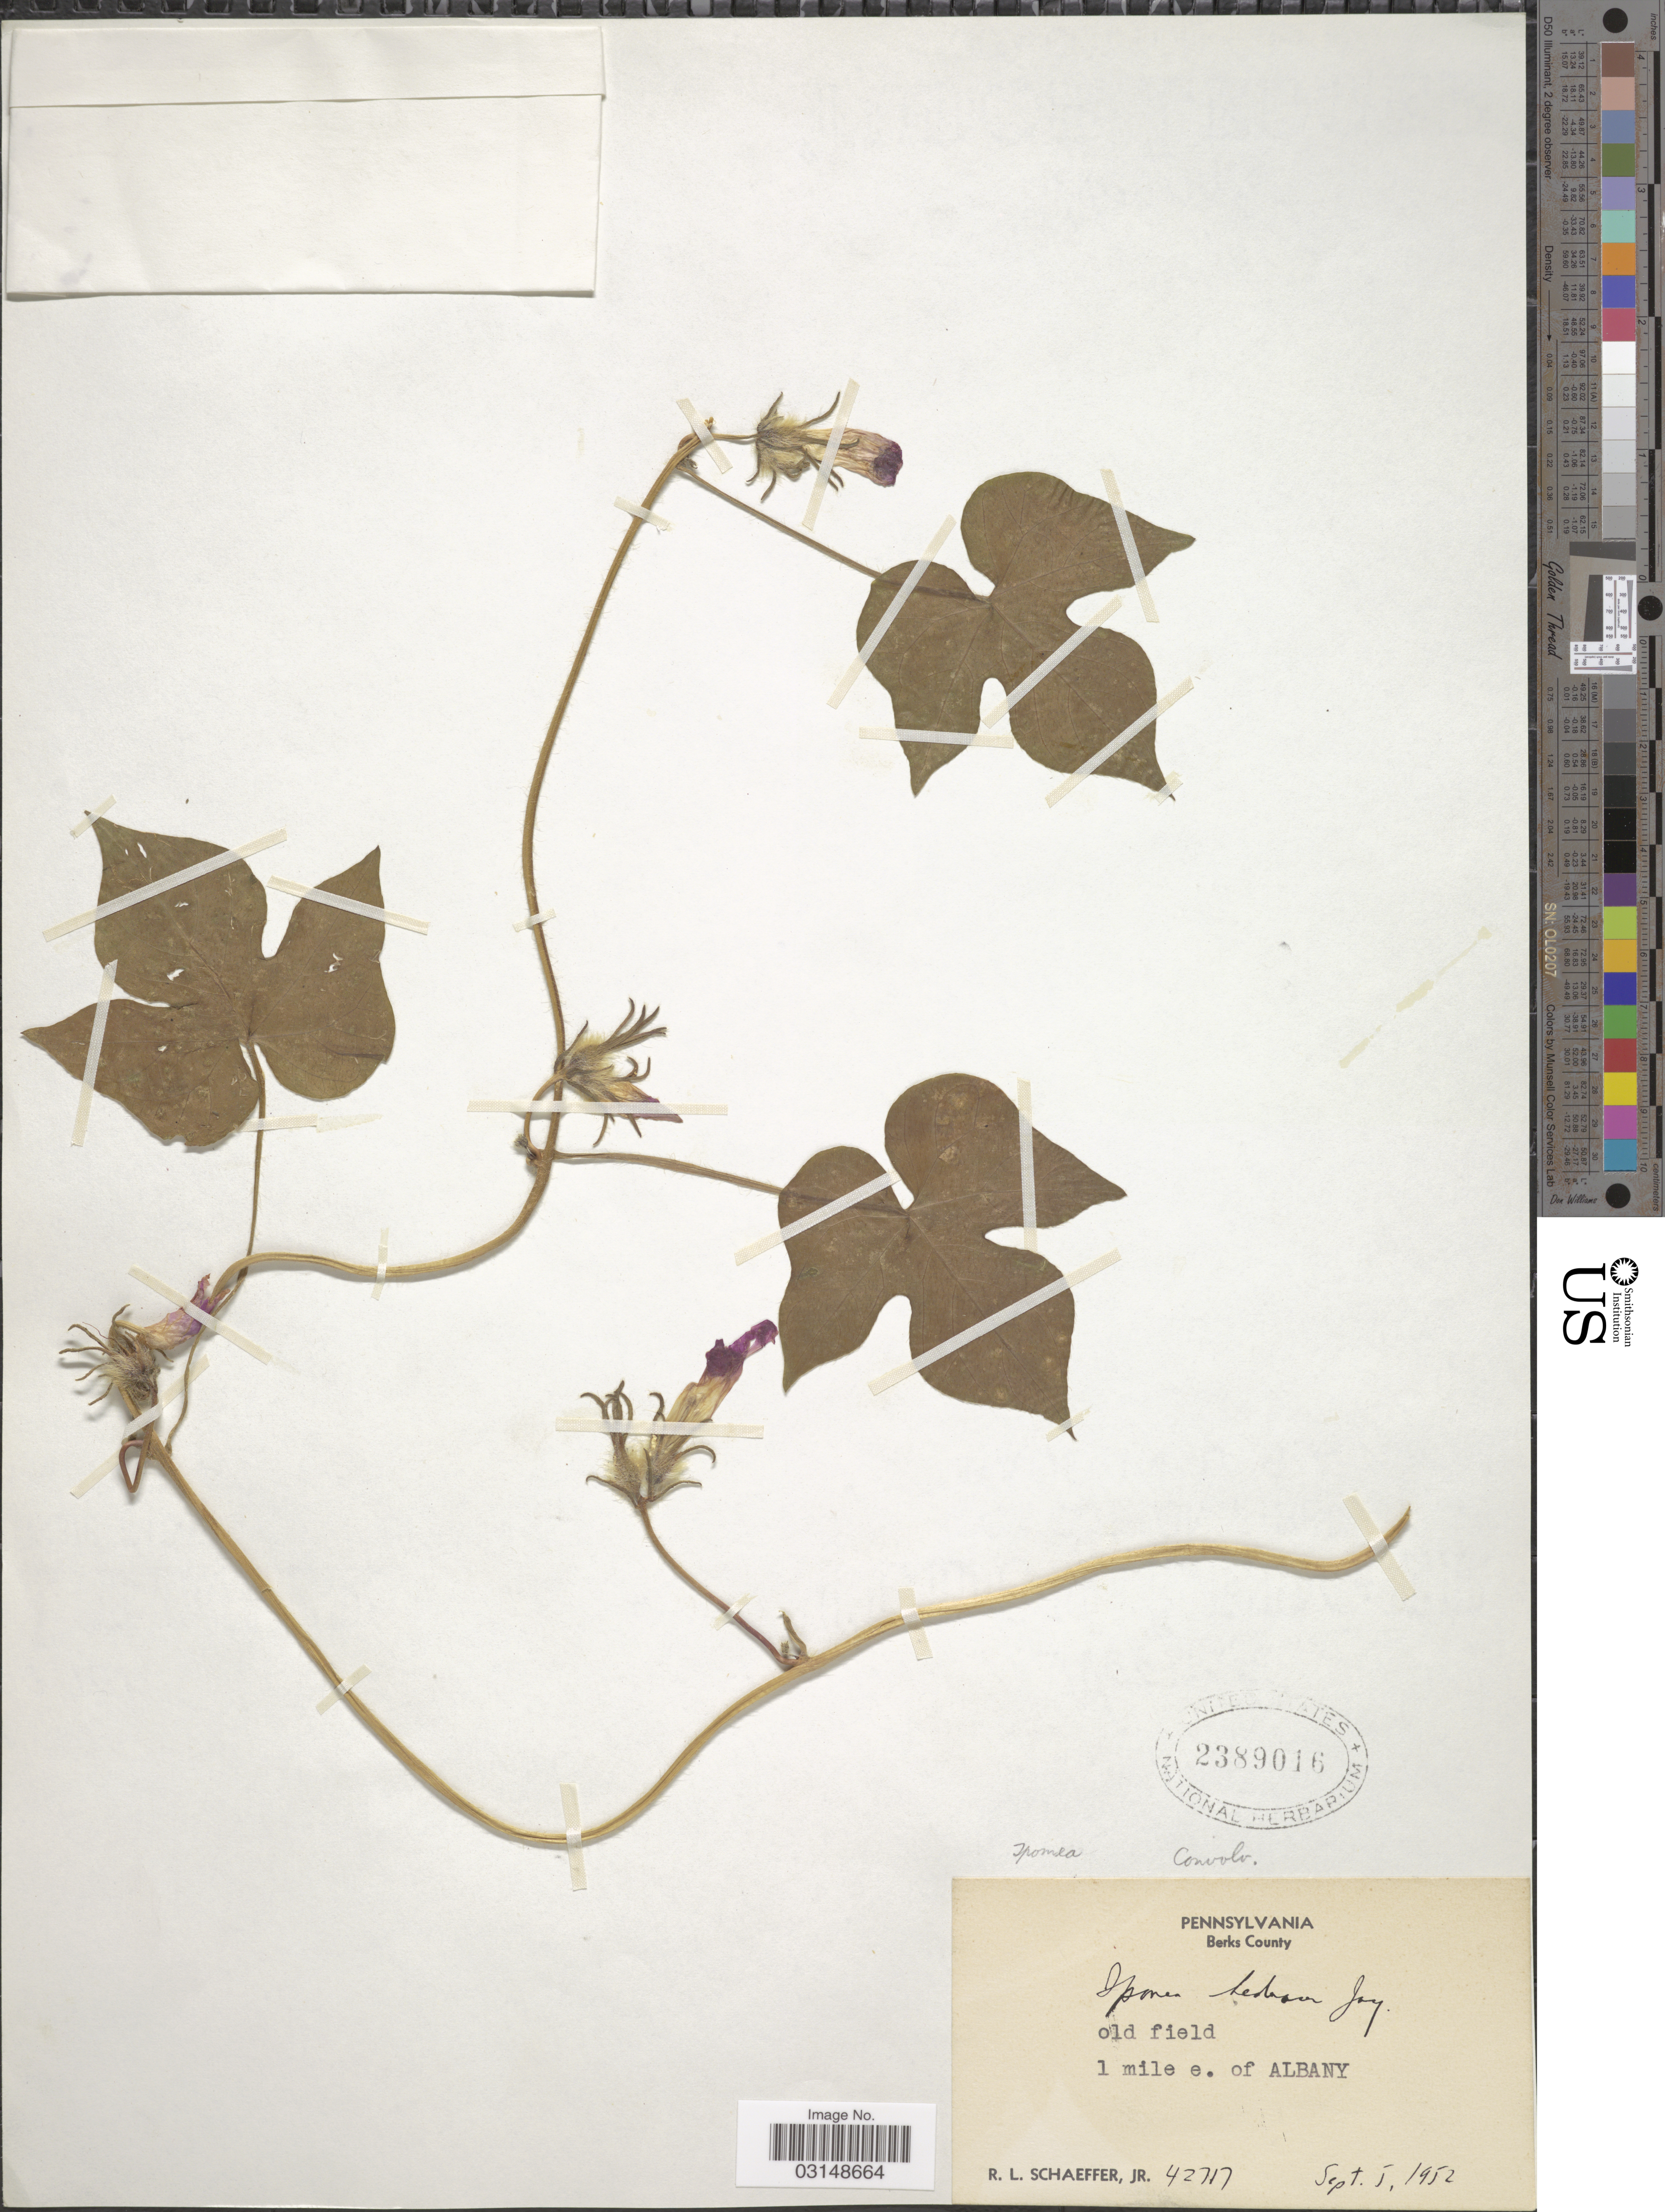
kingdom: Plantae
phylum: Tracheophyta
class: Magnoliopsida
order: Solanales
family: Convolvulaceae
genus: Ipomoea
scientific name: Ipomoea hederacea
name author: Jacq.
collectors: R. L. Schaeffer Jr.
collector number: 42717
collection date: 1952-09-05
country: United States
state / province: Pennsylvania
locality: Berks County, Berks County, old field, 1 mile e. of Albany.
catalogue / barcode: US 2389016